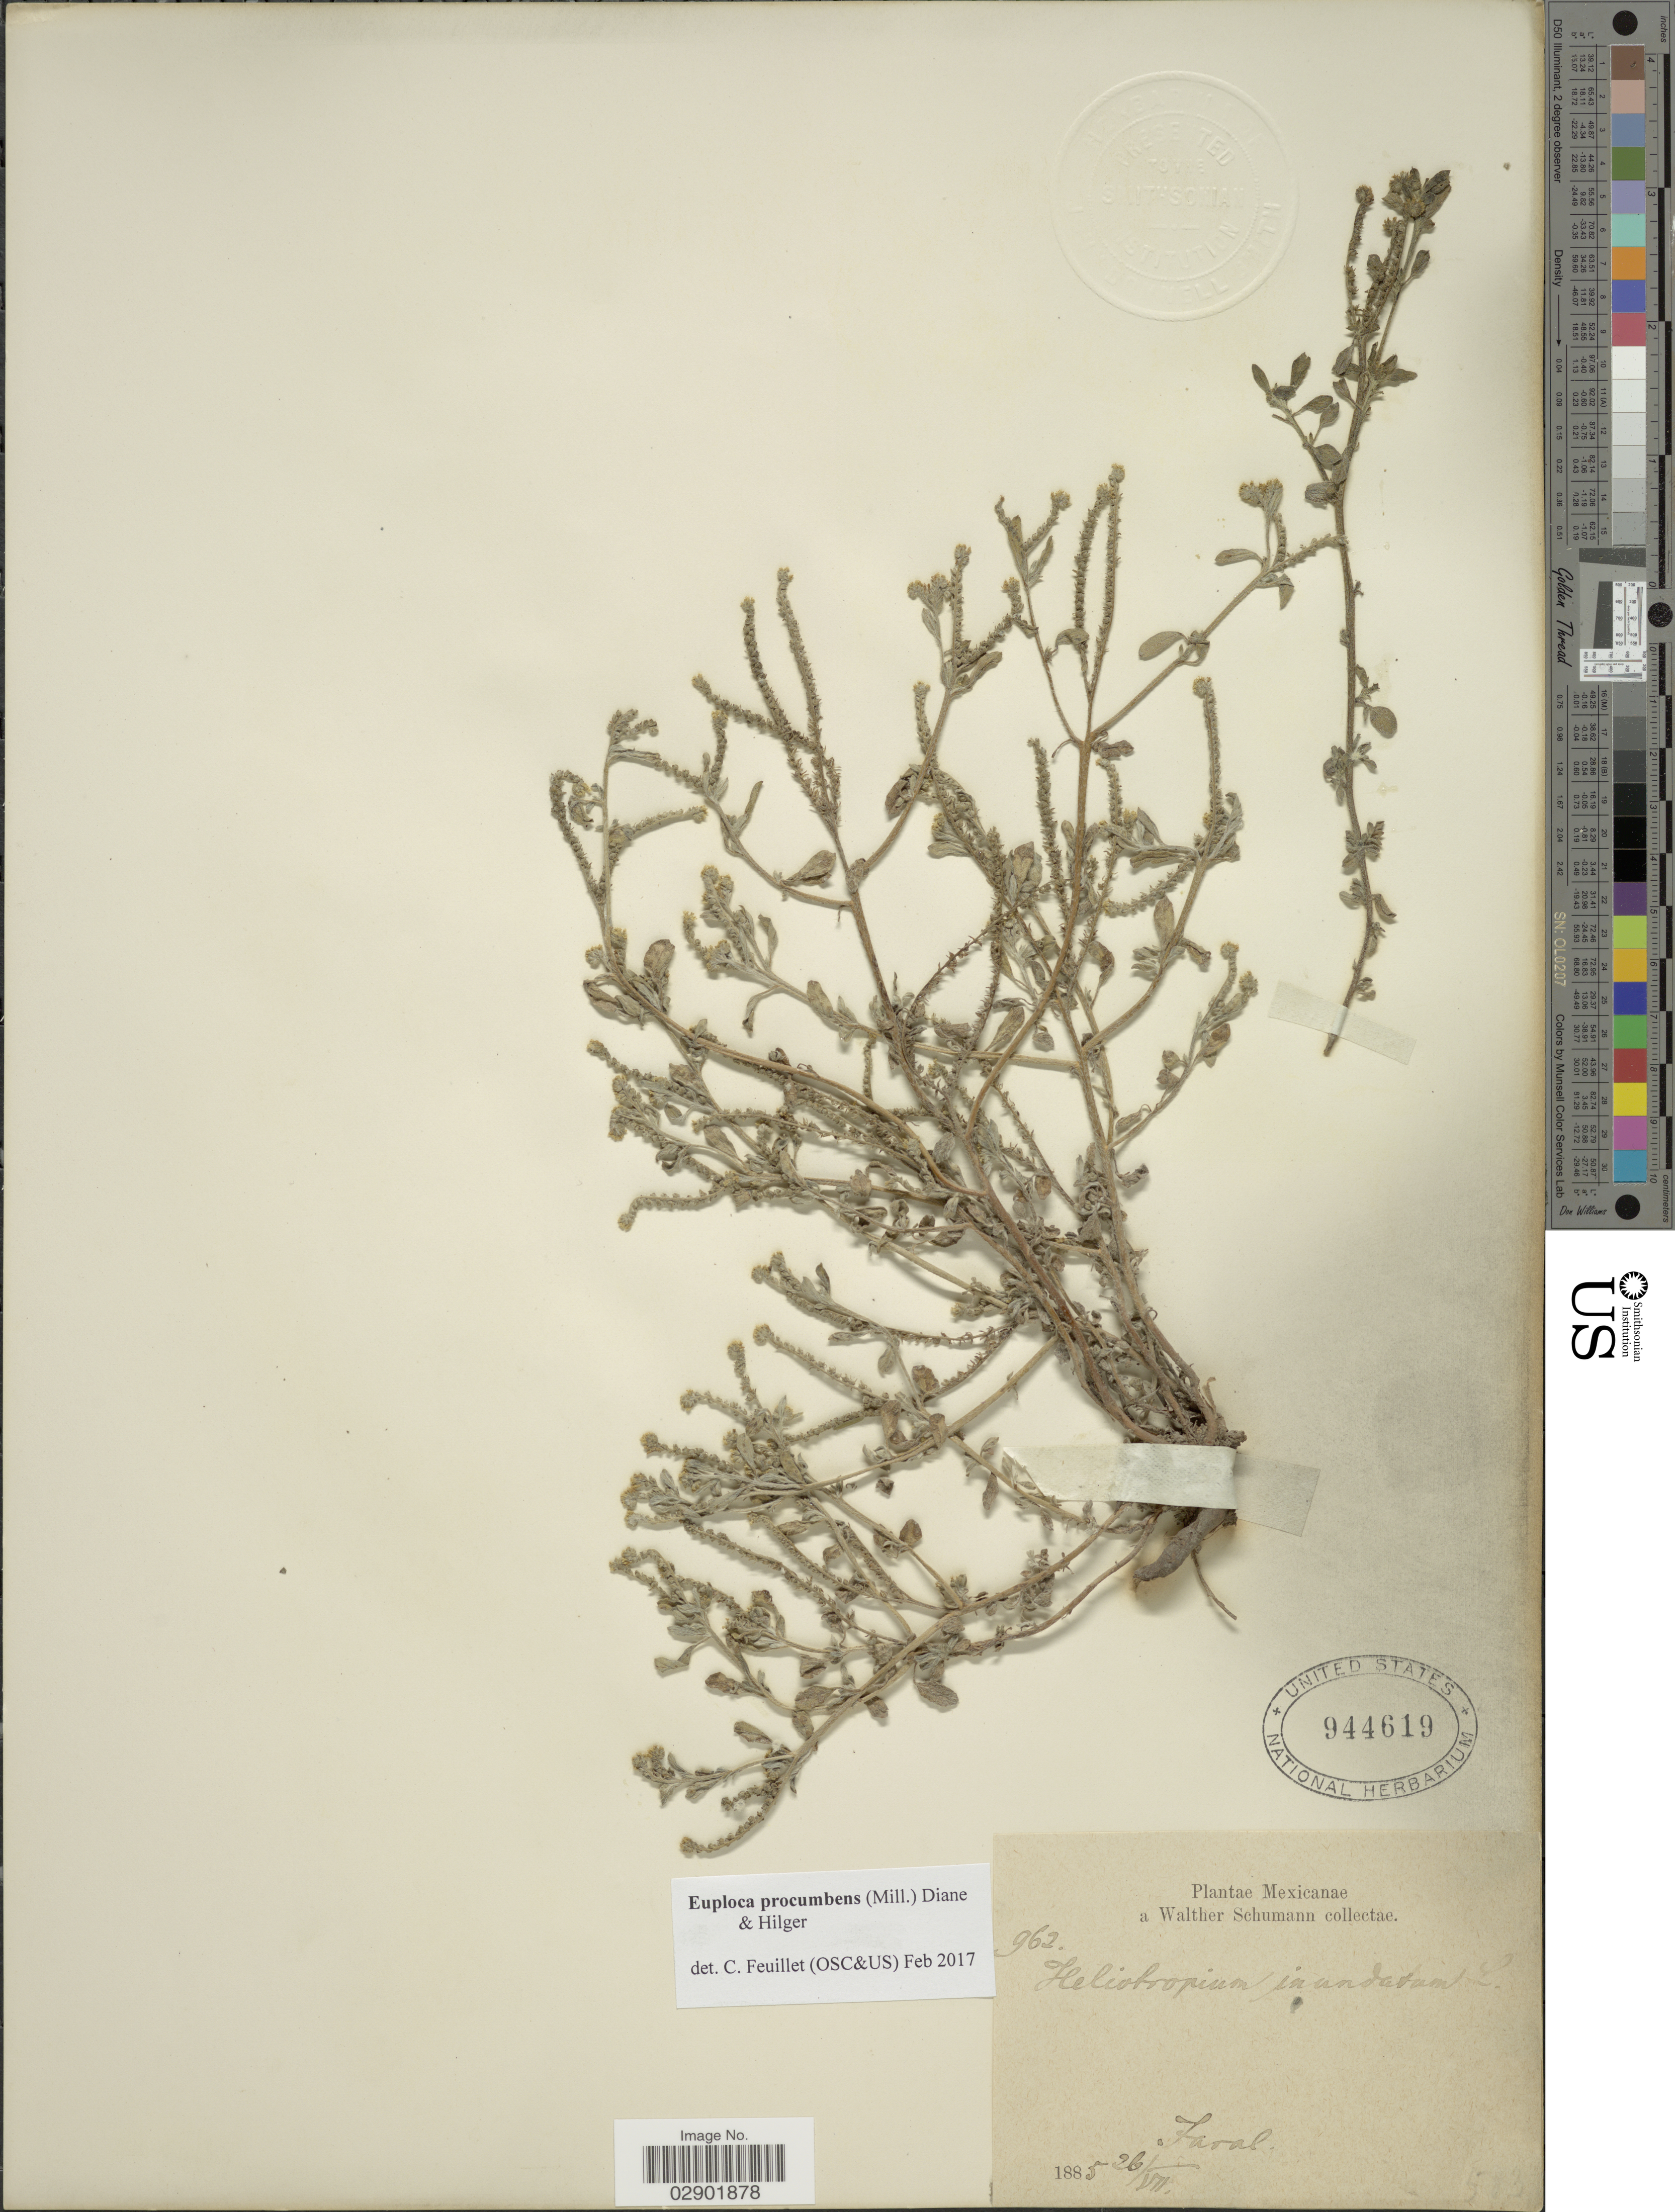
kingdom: Plantae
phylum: Tracheophyta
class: Magnoliopsida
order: Boraginales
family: Heliotropiaceae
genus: Euploca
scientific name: Euploca procumbens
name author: (Mill.) Diane & Hilger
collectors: W. Schumann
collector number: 962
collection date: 1885-07-26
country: Mexico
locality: Jaral.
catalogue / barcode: US 944619